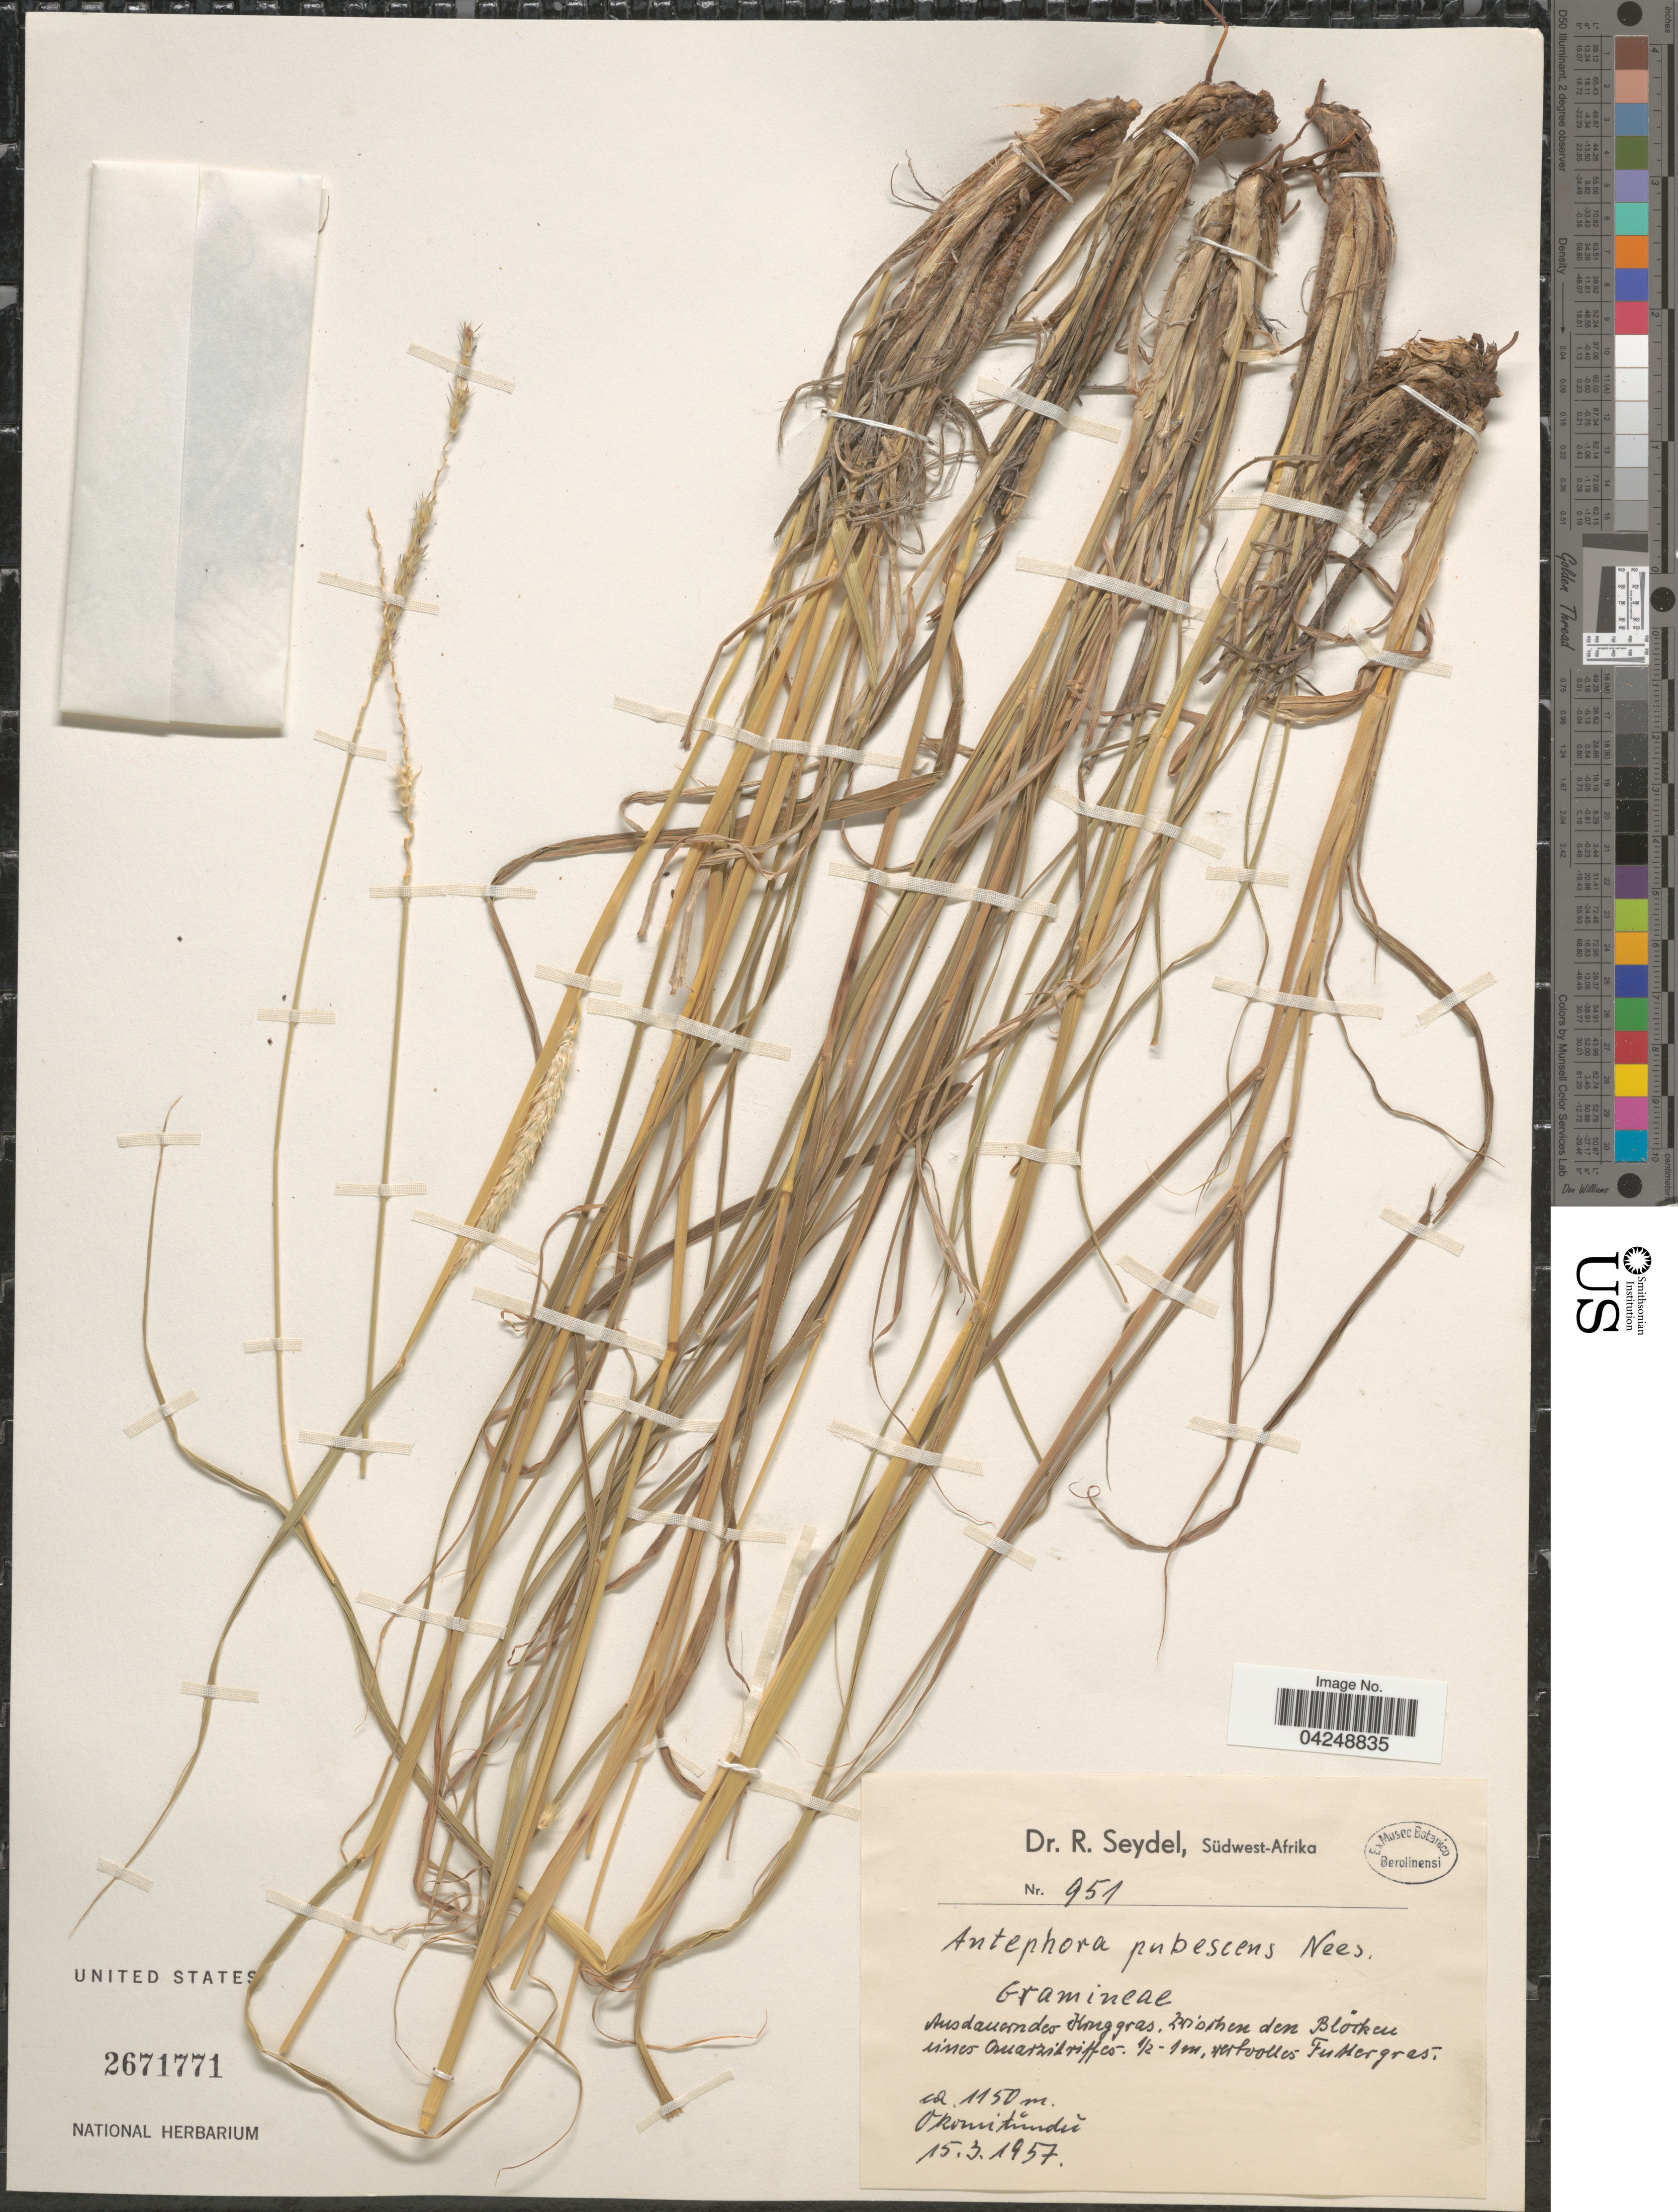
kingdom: Plantae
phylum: Tracheophyta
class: Liliopsida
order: Poales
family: Poaceae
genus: Anthephora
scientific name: Anthephora pubescens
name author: Nees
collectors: R. Seydel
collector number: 951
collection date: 1957-03-15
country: Namibia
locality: Südwest-Afrika. Ausdaucondes Konggras, Brischen den Blöcken unes Ozuarzitriffes. Okomitŭndŭ. [interpreted]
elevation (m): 1150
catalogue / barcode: US 2671771